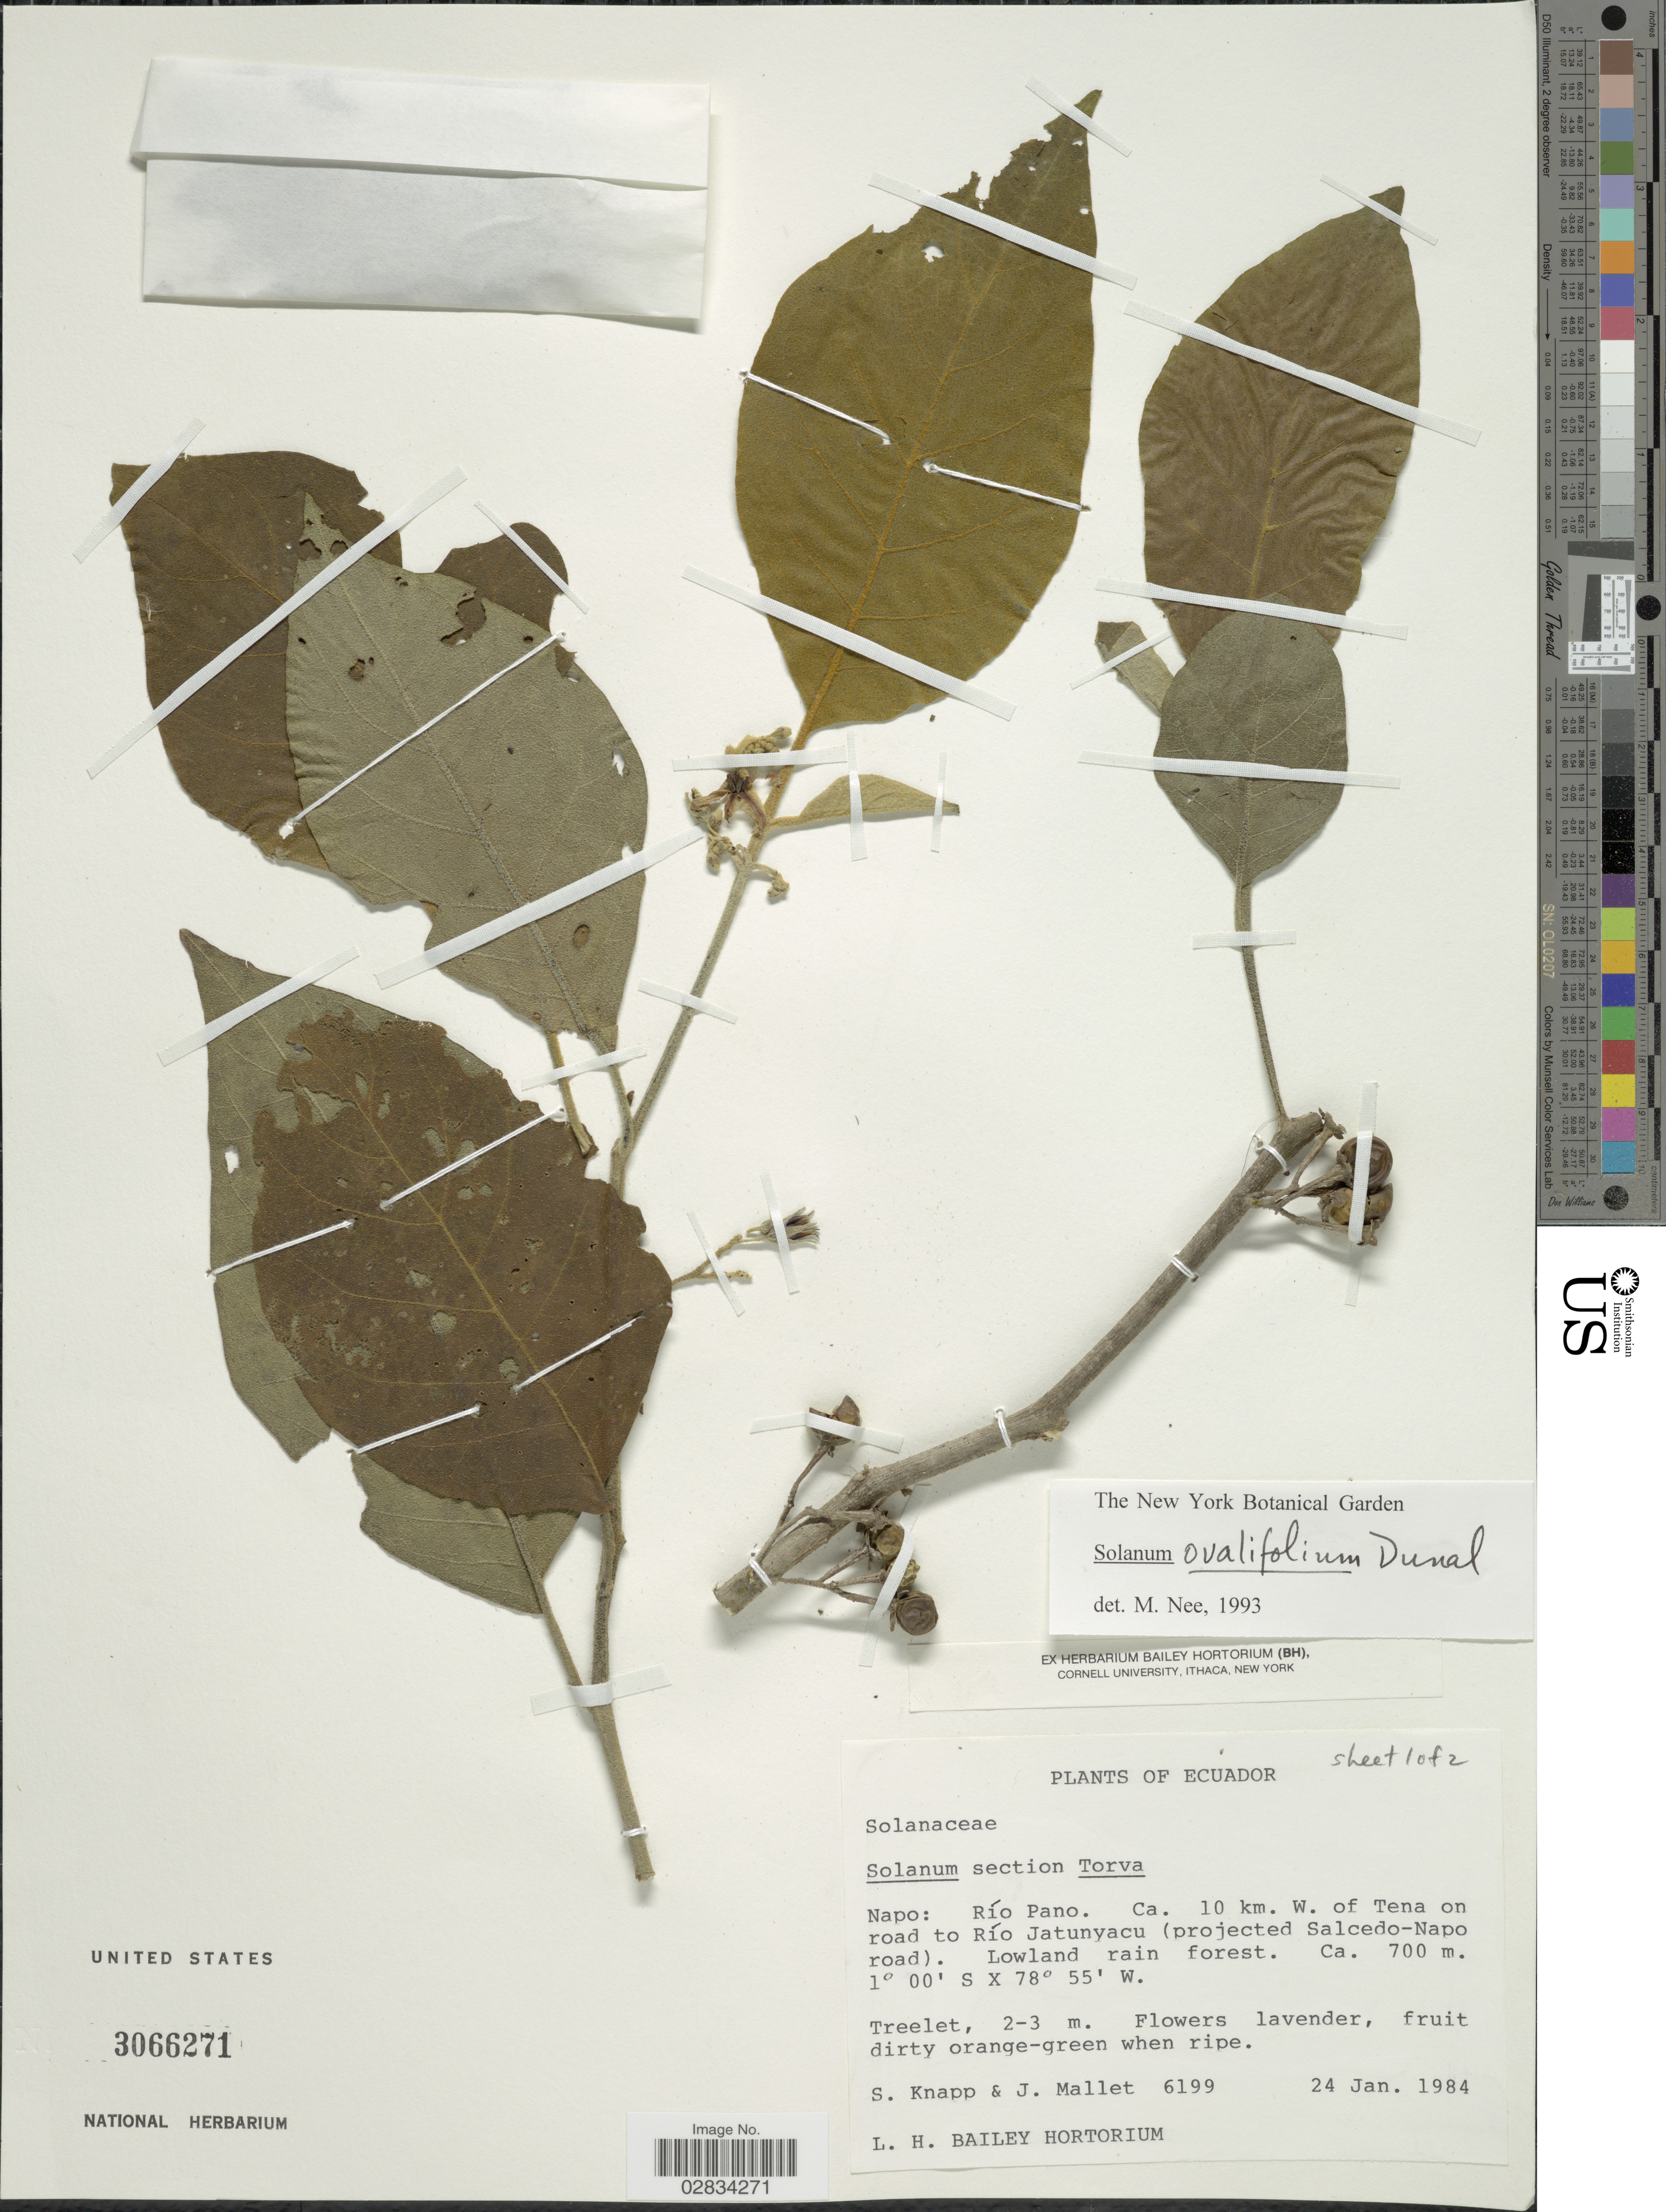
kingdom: Plantae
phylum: Tracheophyta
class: Magnoliopsida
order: Solanales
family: Solanaceae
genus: Solanum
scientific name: Solanum ovalifolium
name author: Dunal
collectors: S. Knapp & J. Mallet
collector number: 6199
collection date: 1984-01-24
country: Ecuador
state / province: Napo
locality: Napo: Río Pano. Ca. 10 km. W. of Tena on road to Río Jatunyacu (projected Salcedo-Napo road).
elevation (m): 700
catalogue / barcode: US 3066271